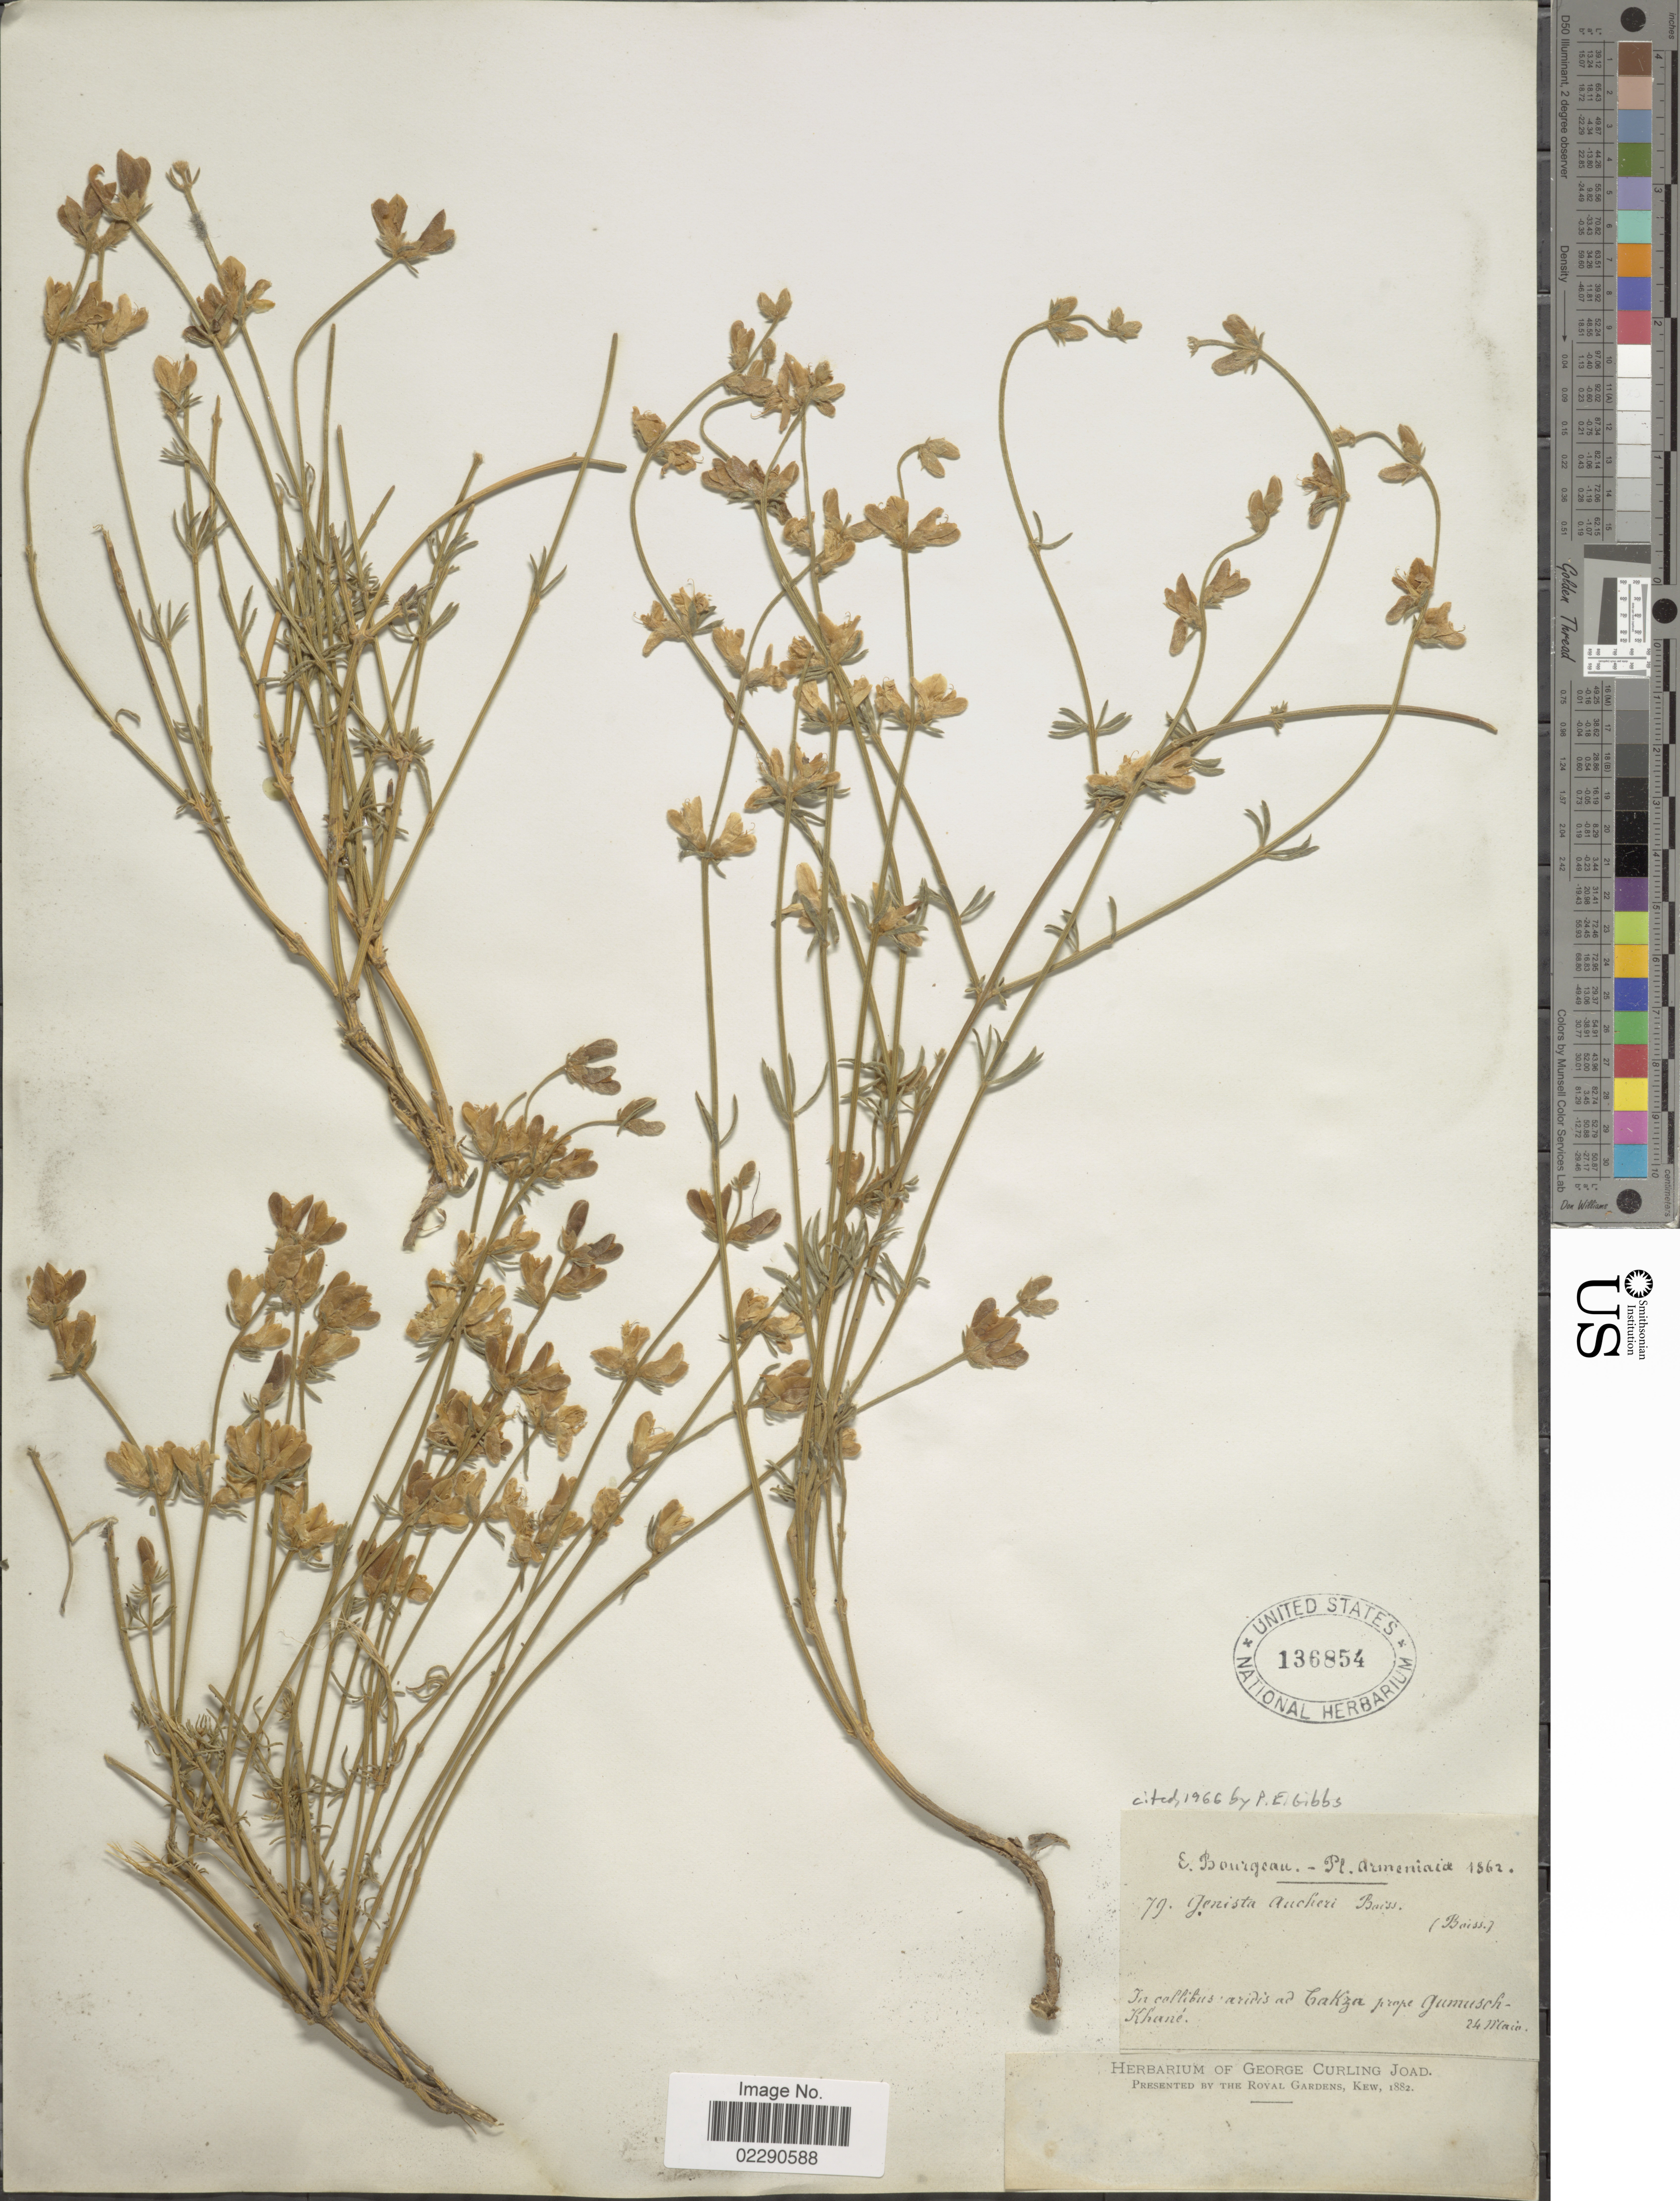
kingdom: Plantae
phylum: Tracheophyta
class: Magnoliopsida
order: Fabales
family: Fabaceae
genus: Genista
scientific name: Genista aucheri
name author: Boiss.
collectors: E. Bourgeau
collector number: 79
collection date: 1862-05-24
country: Armenia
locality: Ad Gakza prope Gumusch-Khane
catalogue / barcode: US 136854